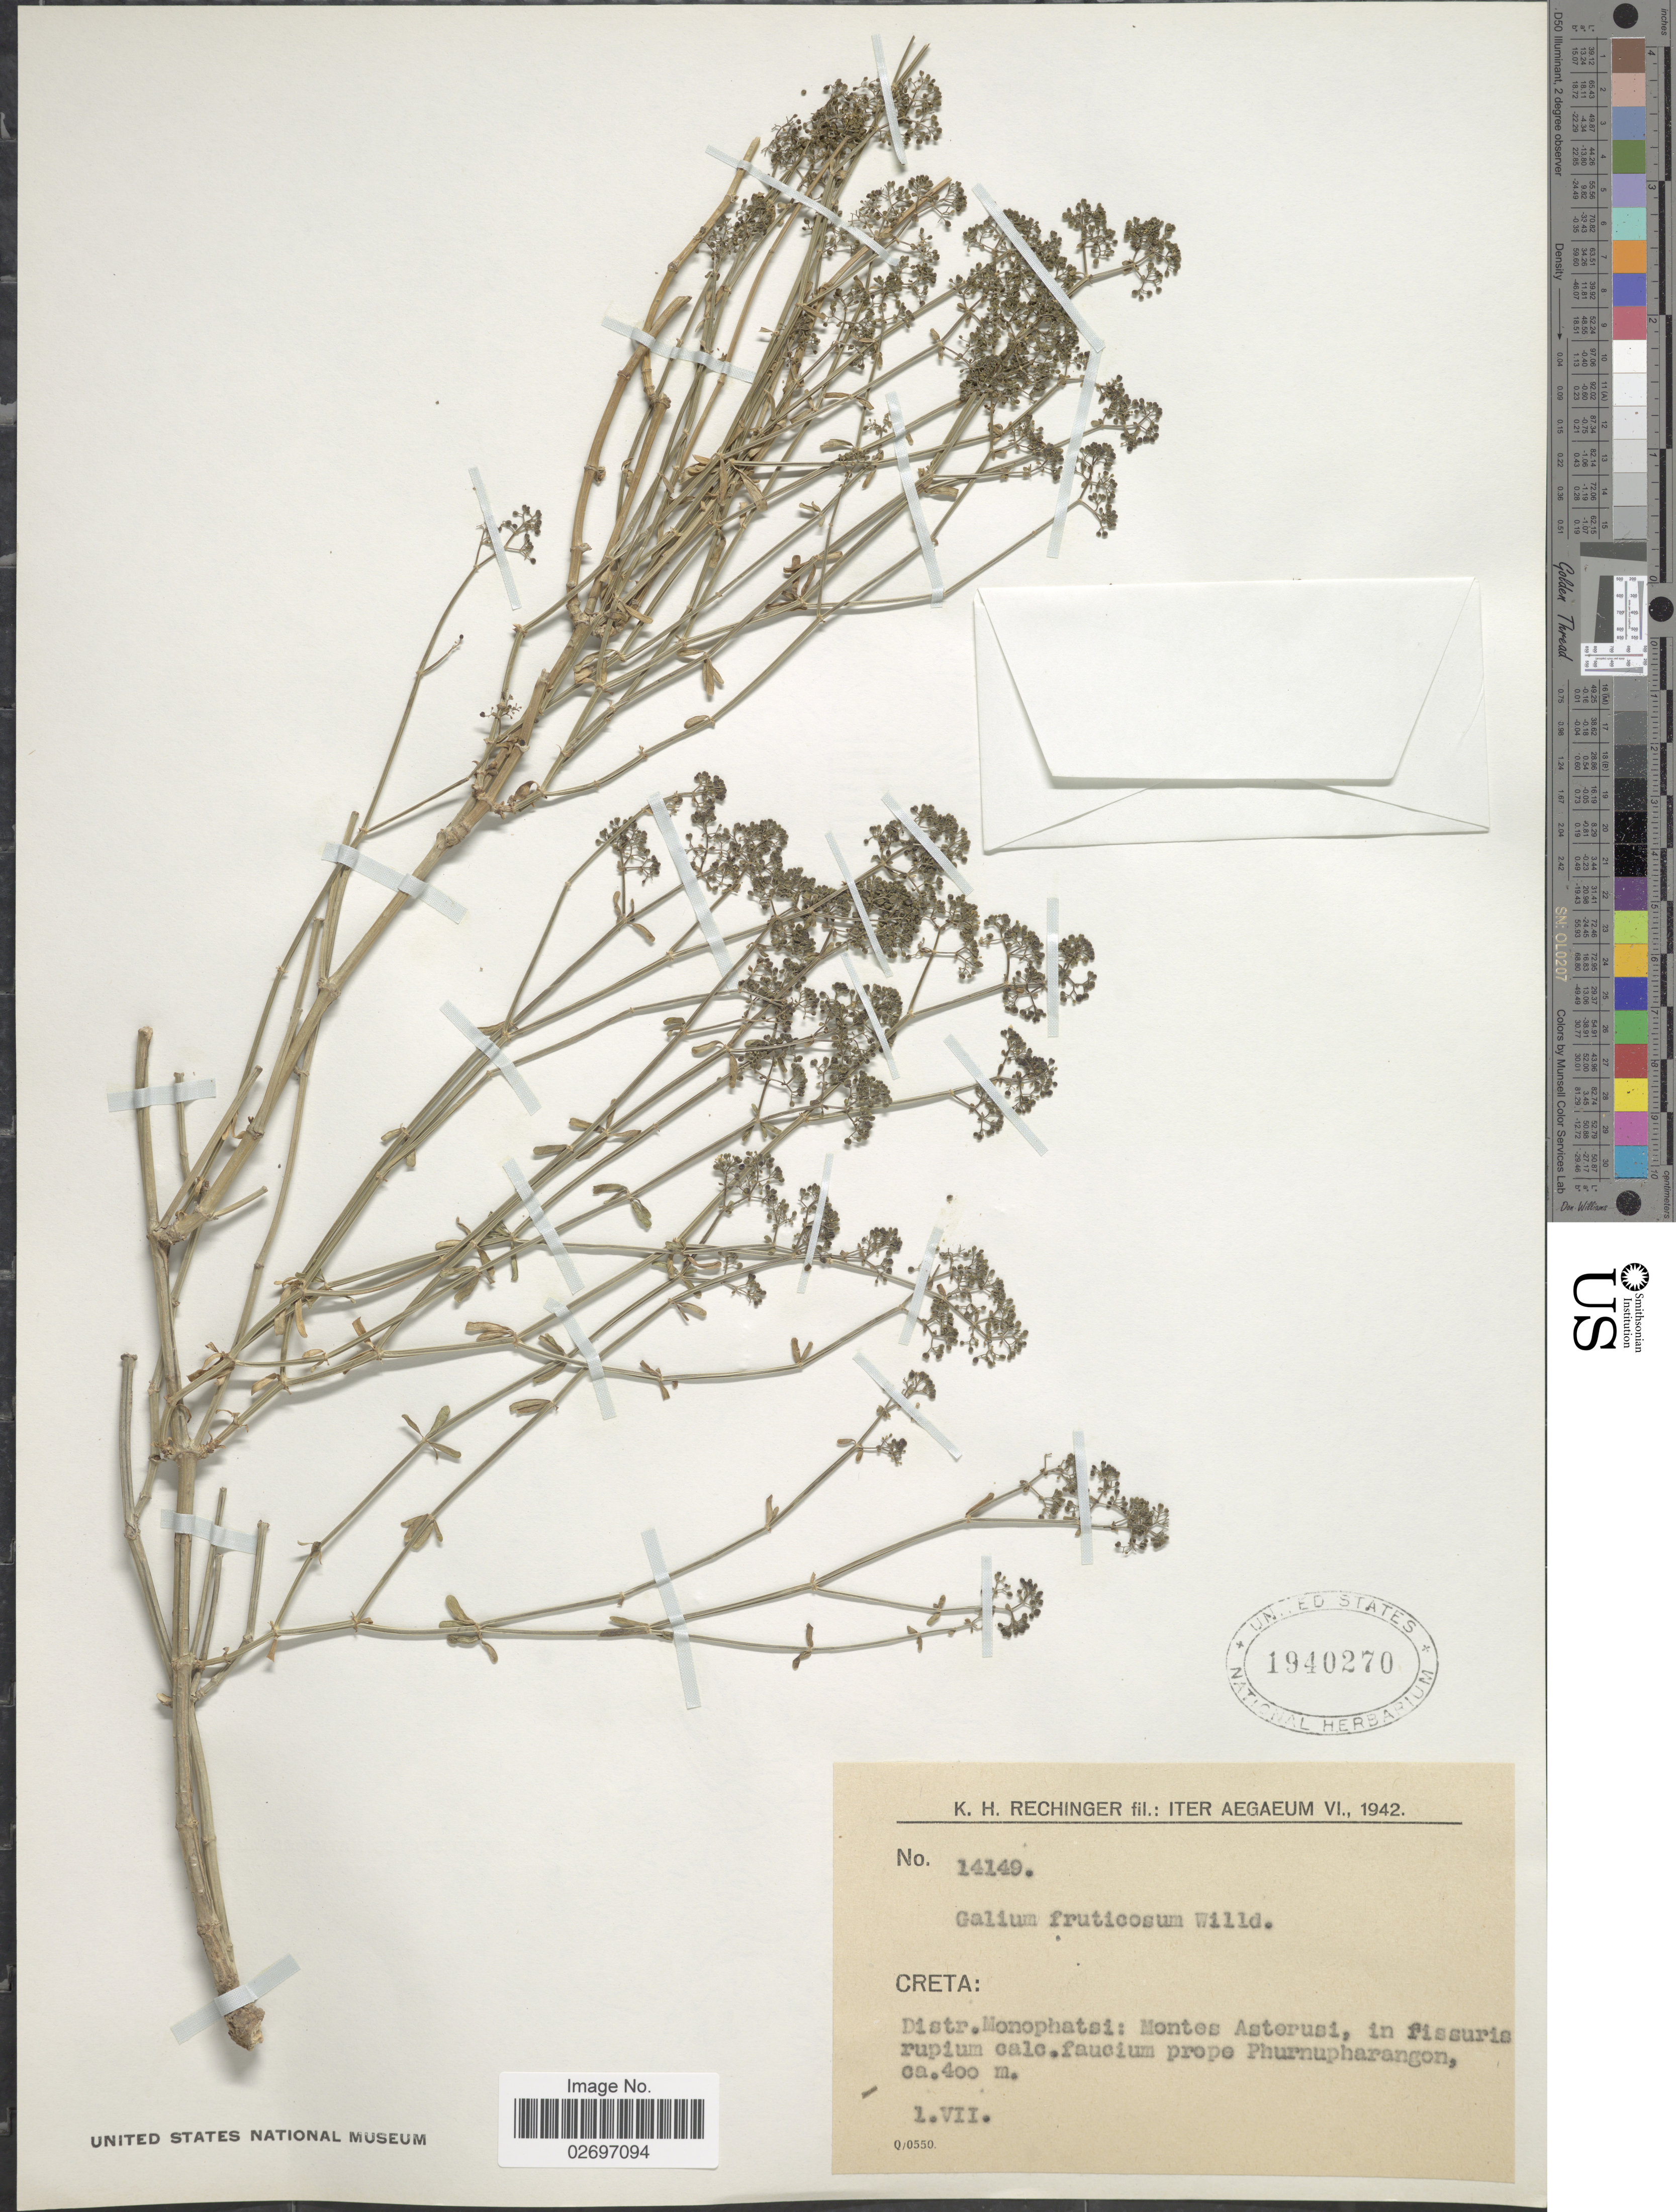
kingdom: Plantae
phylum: Tracheophyta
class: Magnoliopsida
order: Gentianales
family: Rubiaceae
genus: Galium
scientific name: Galium fruticosum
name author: Willd.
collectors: K. H. Rechinger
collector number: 14149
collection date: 1942-07-01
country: Greece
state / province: Crete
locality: Aegaeum, Creta: Distr. Monophatsi: Montes Asterusi, in fissuris rupim calc. fauciam prope Phurnupharangon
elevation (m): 400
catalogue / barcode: US 1940270